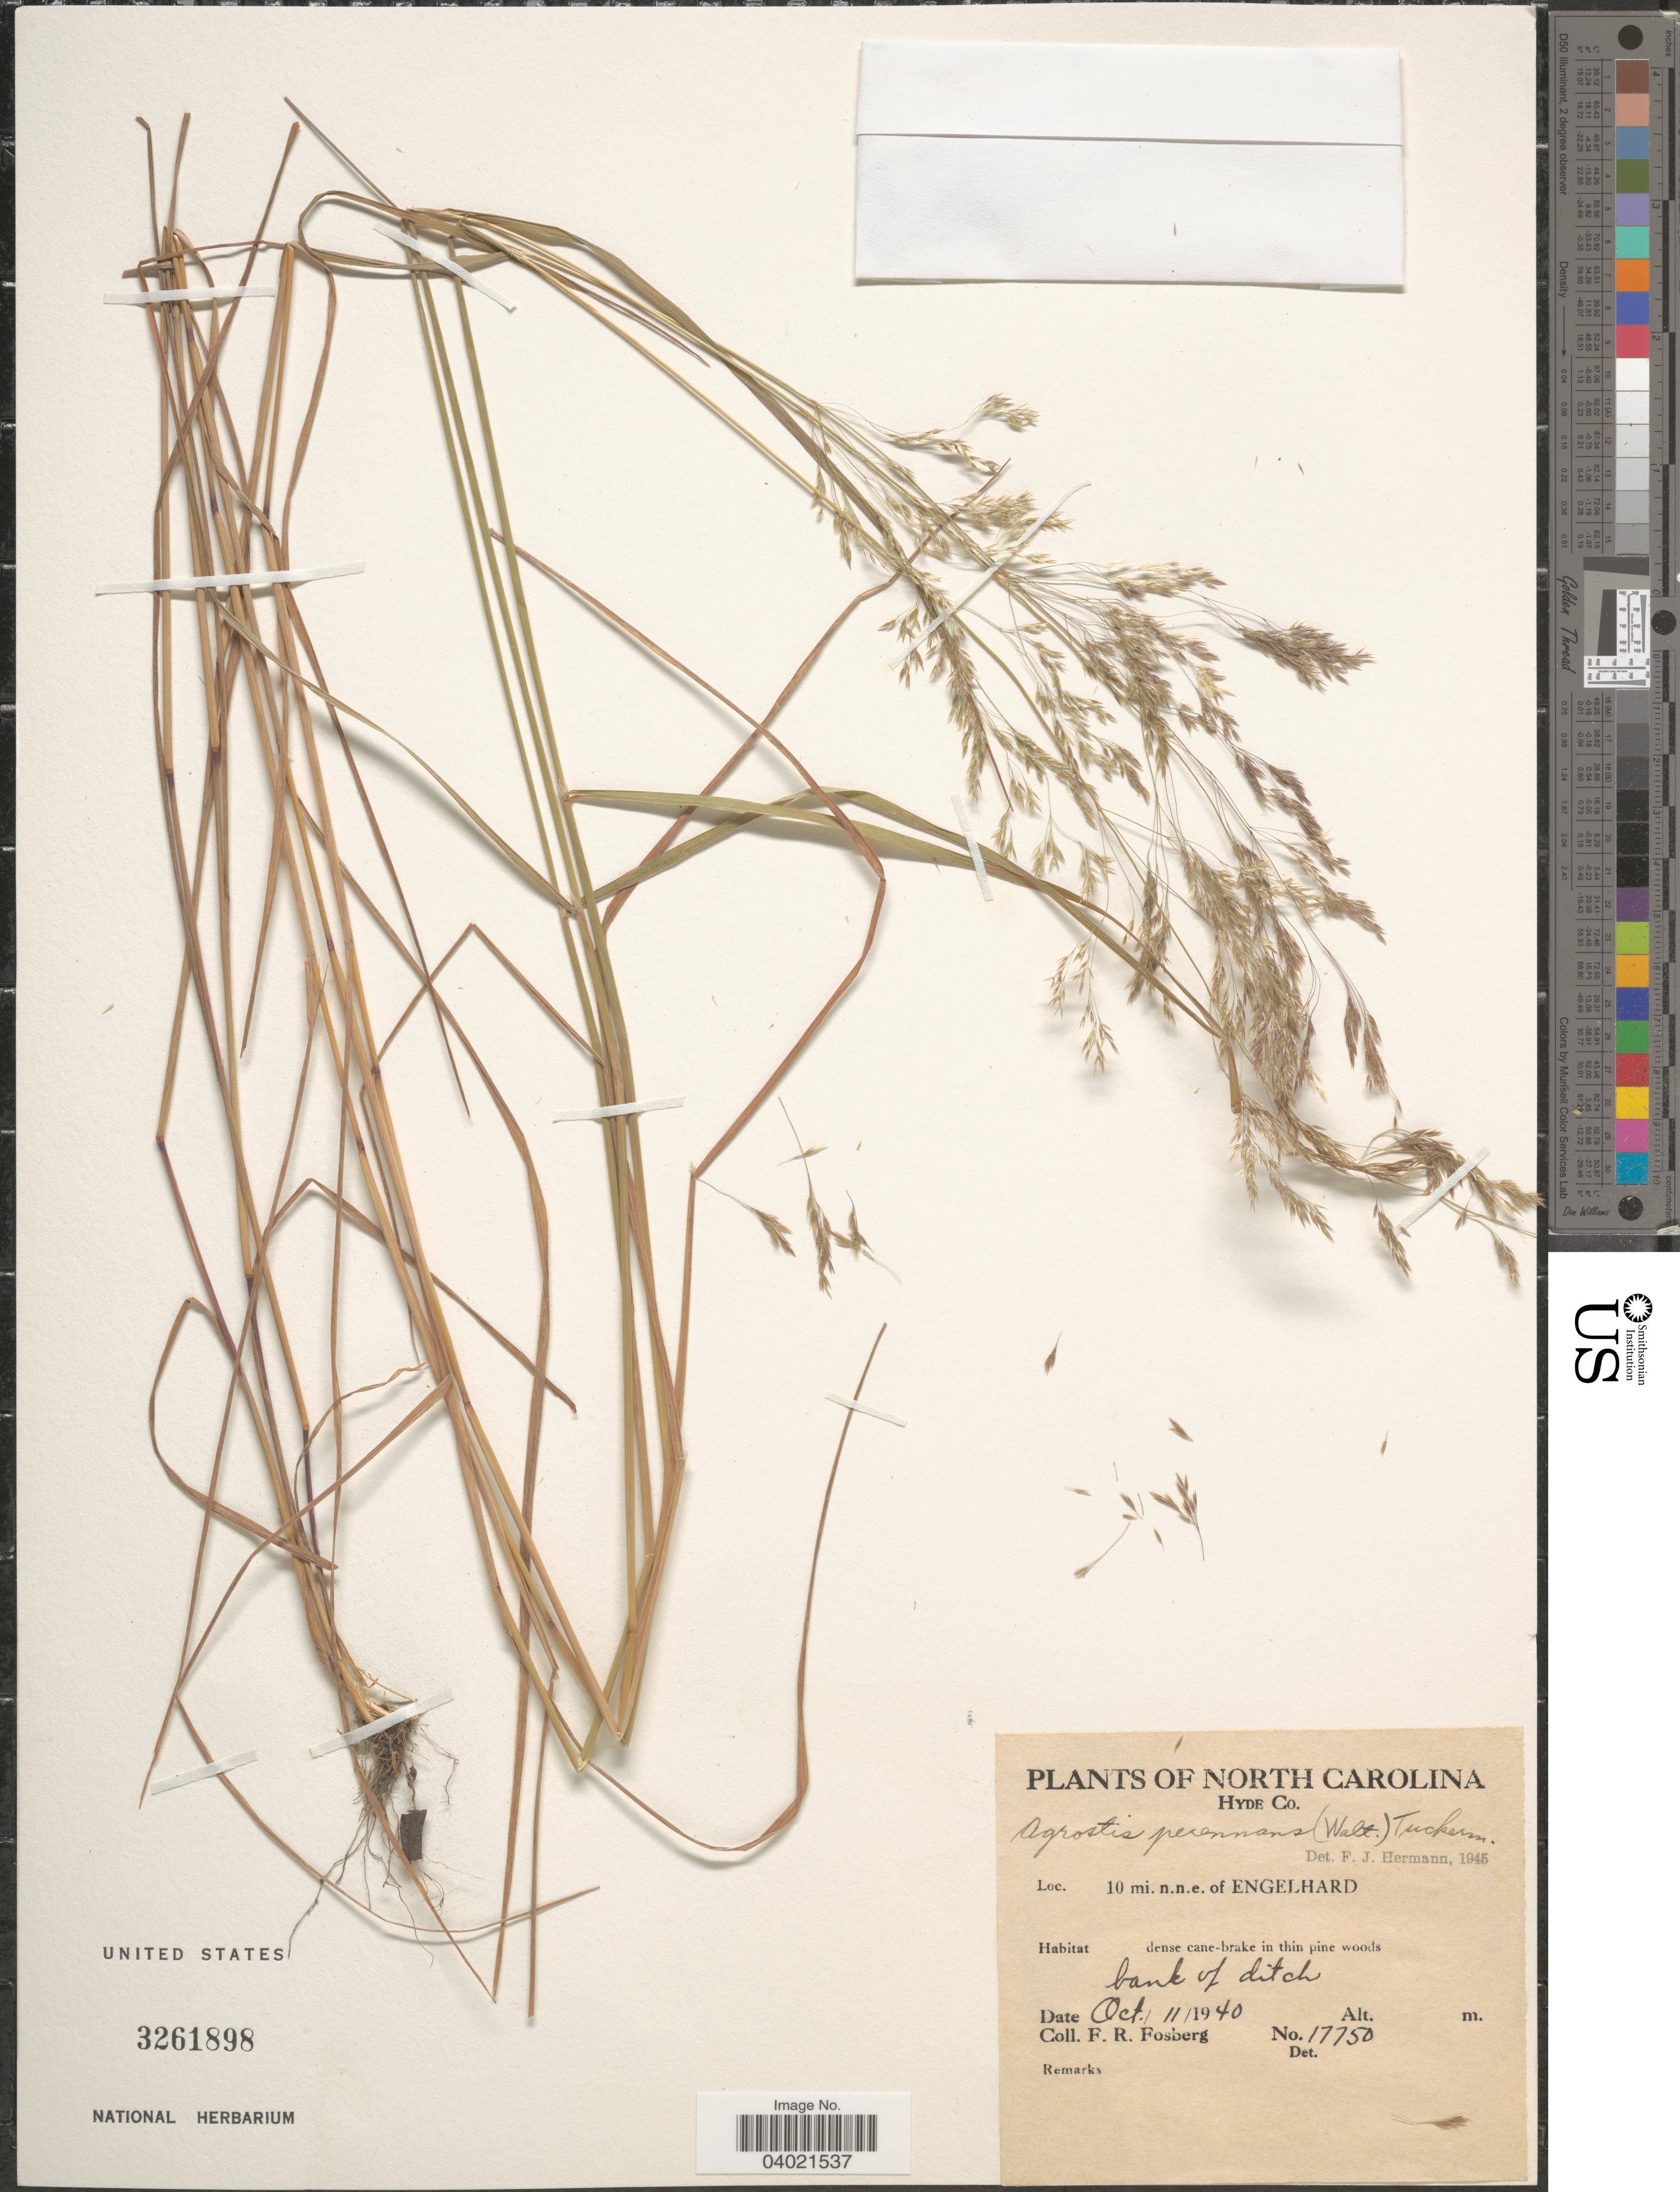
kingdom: Plantae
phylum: Tracheophyta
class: Liliopsida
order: Poales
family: Poaceae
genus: Agrostis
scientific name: Agrostis perennans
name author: (Walter) Tuck.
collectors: F. R. Fosberg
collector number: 17750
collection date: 1940-10-11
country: United States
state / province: North Carolina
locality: Hyde Co. 10 mi. n.n.e. of Engelhard. Dense cane-brake in thin pine woods. Bank of ditch.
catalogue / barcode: US 3261898